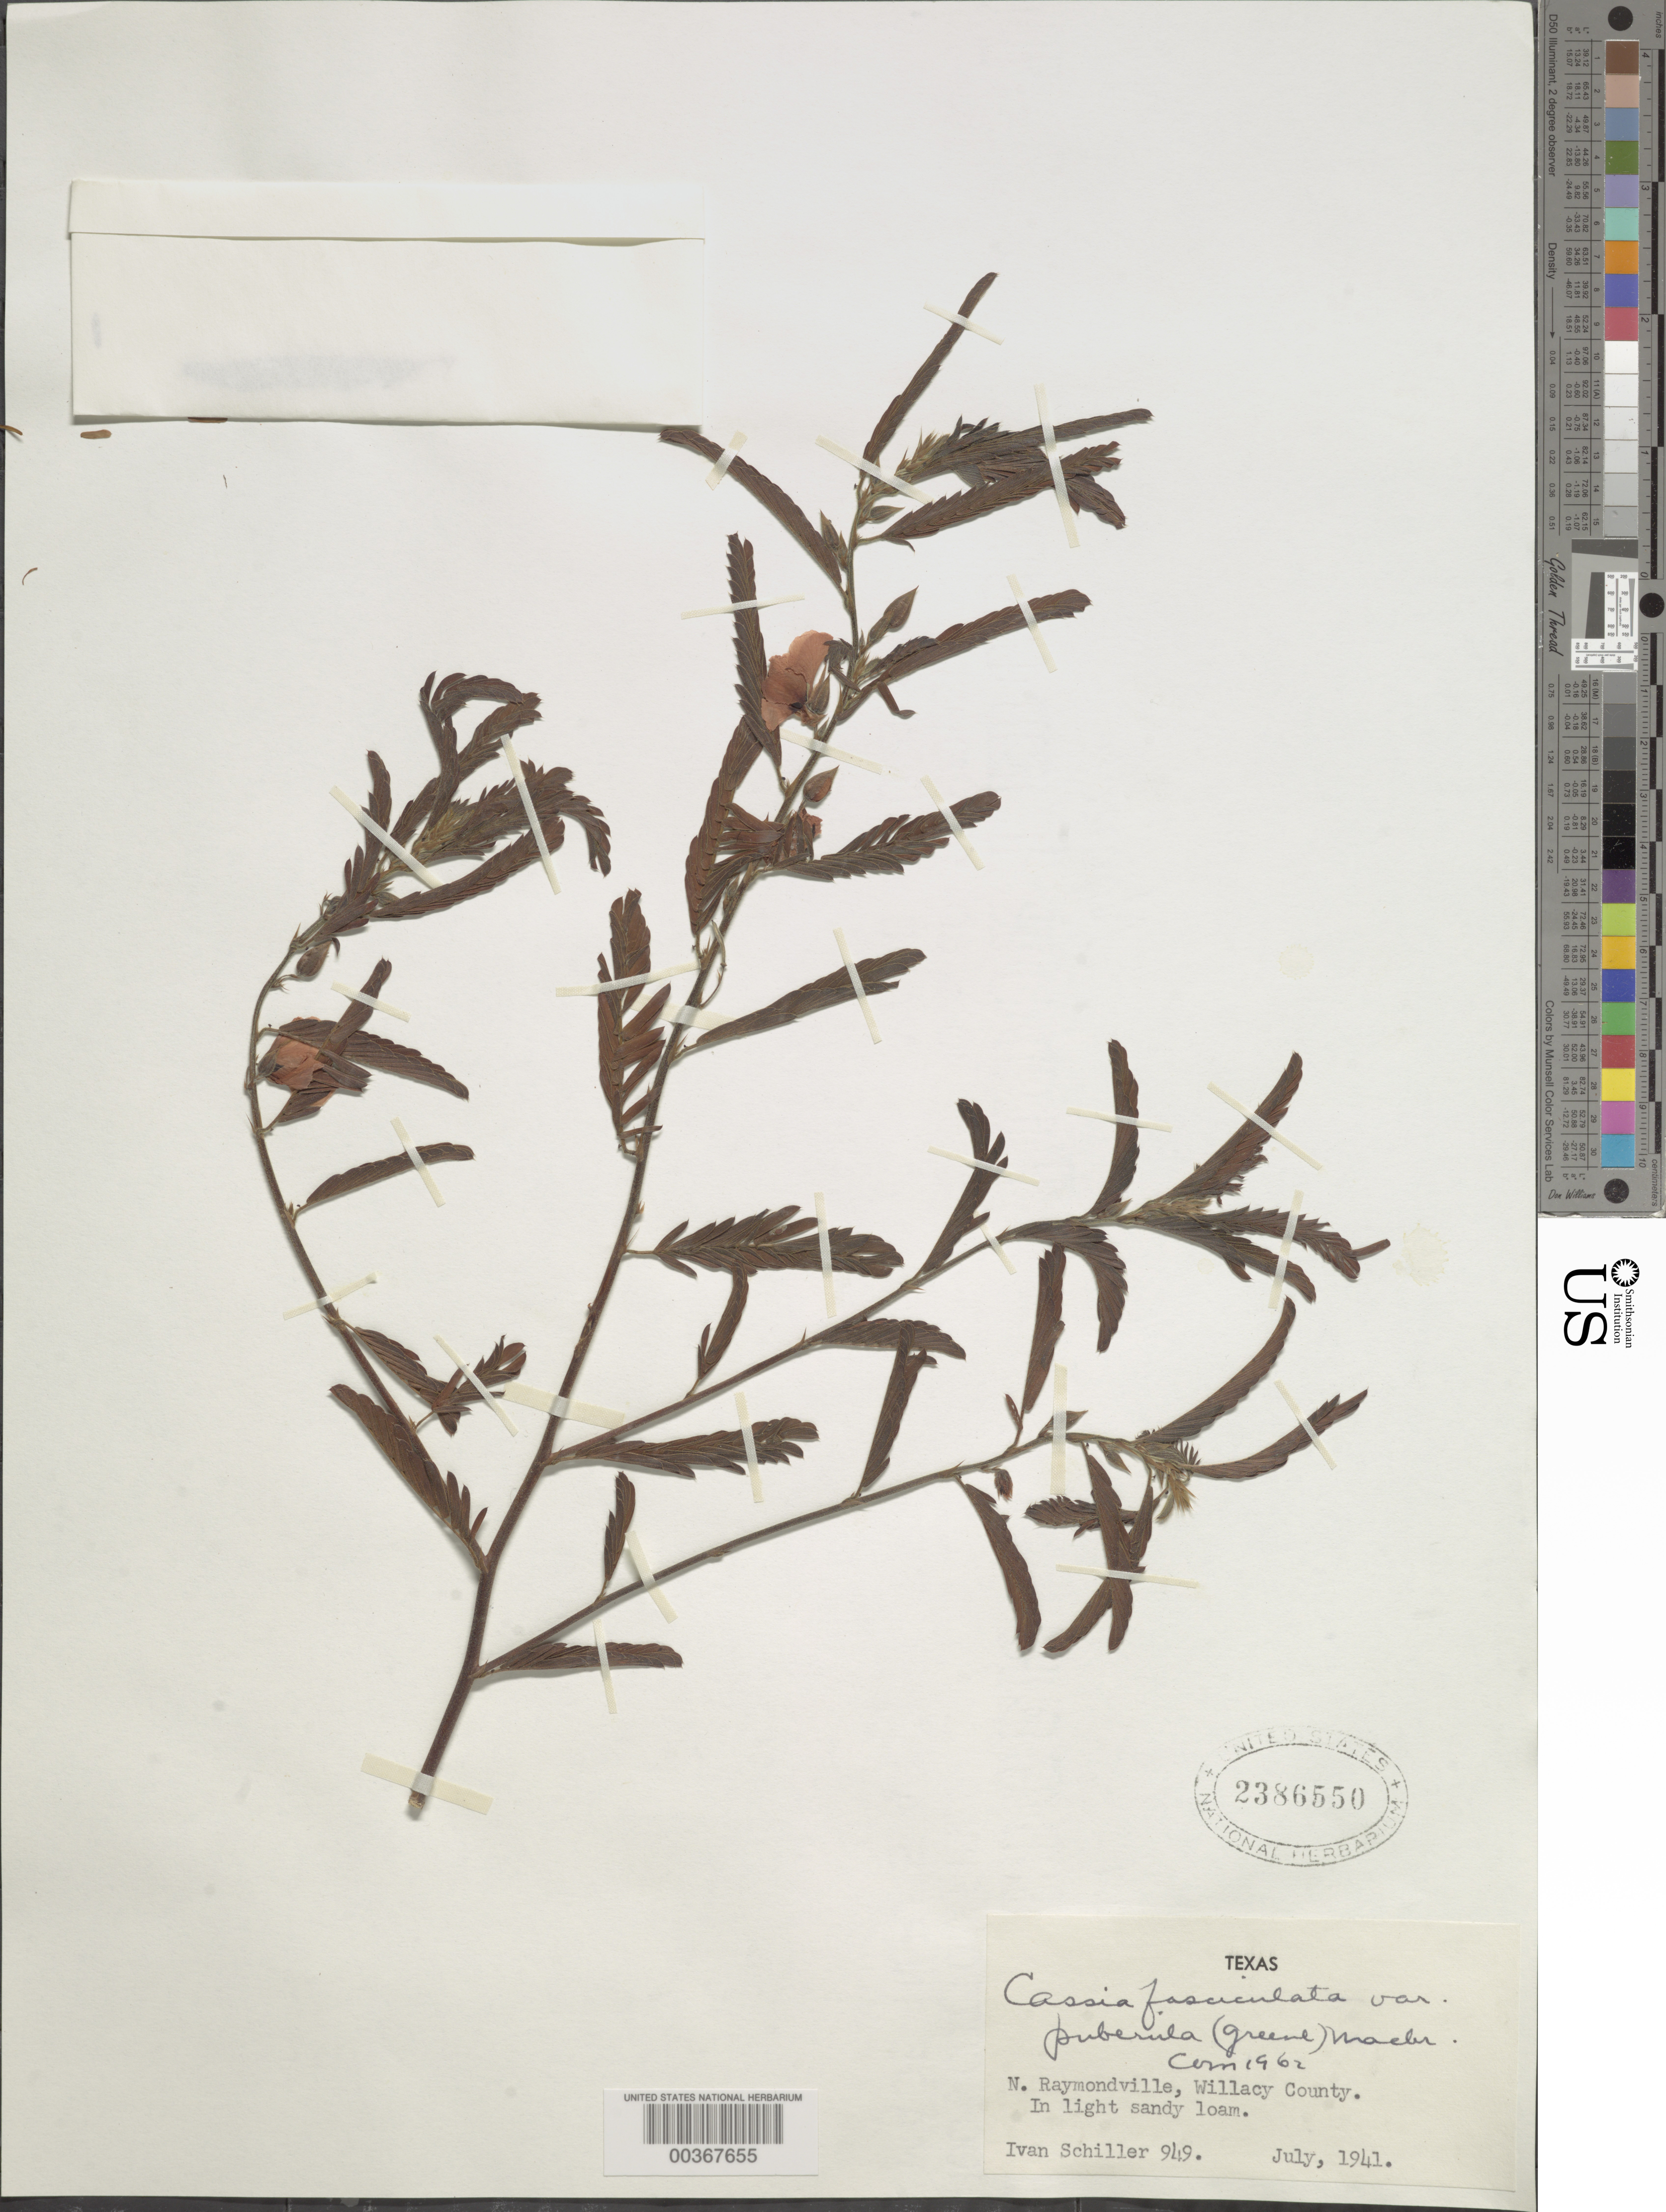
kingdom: Plantae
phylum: Tracheophyta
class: Magnoliopsida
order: Fabales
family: Fabaceae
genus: Chamaecrista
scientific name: Chamaecrista fasciculata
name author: (Michx.) Greene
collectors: I. Schiller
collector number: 949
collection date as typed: Jul 1941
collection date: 1941-07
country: United States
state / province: Texas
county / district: Willacy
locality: N. raymondville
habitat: Light sandy loam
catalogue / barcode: US 2386550